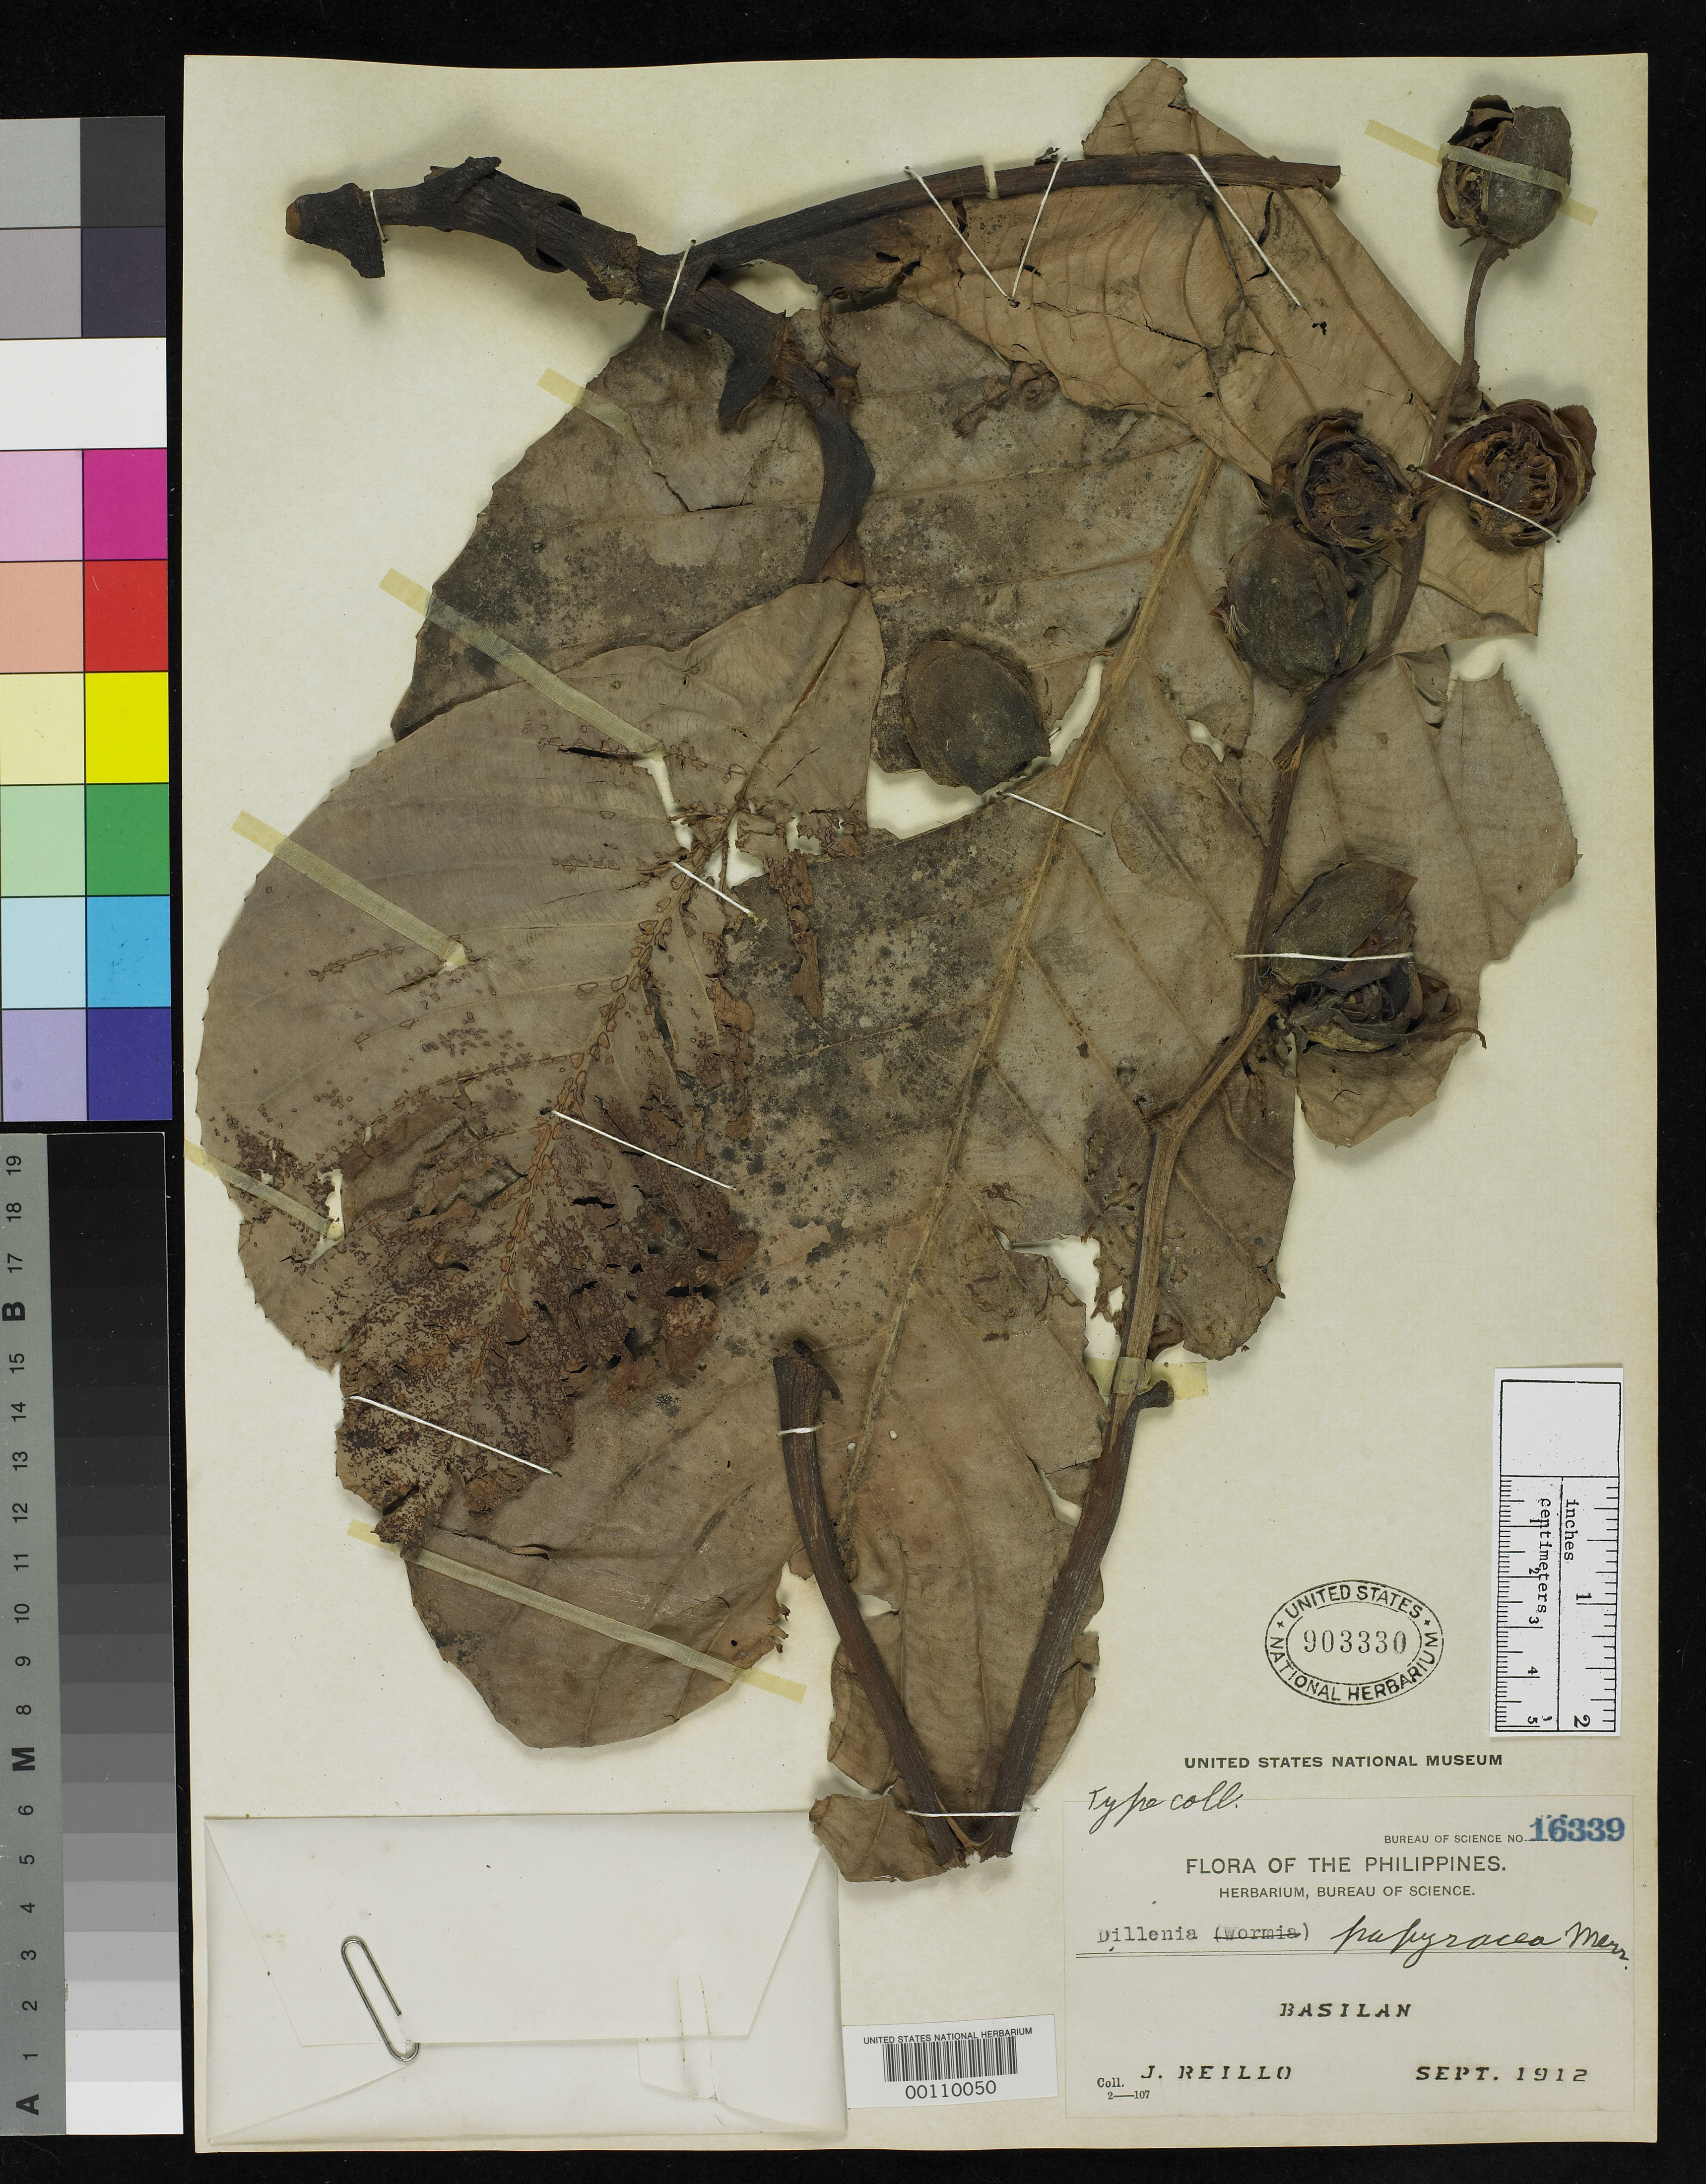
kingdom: Plantae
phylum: Tracheophyta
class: Magnoliopsida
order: Dilleniales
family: Dilleniaceae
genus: Dillenia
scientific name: Dillenia papyracea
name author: Merr.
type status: Isotype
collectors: J. Reillo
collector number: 16339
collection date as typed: Sep 1912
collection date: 1912-09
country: Philippines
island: Basilan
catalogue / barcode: US 903330